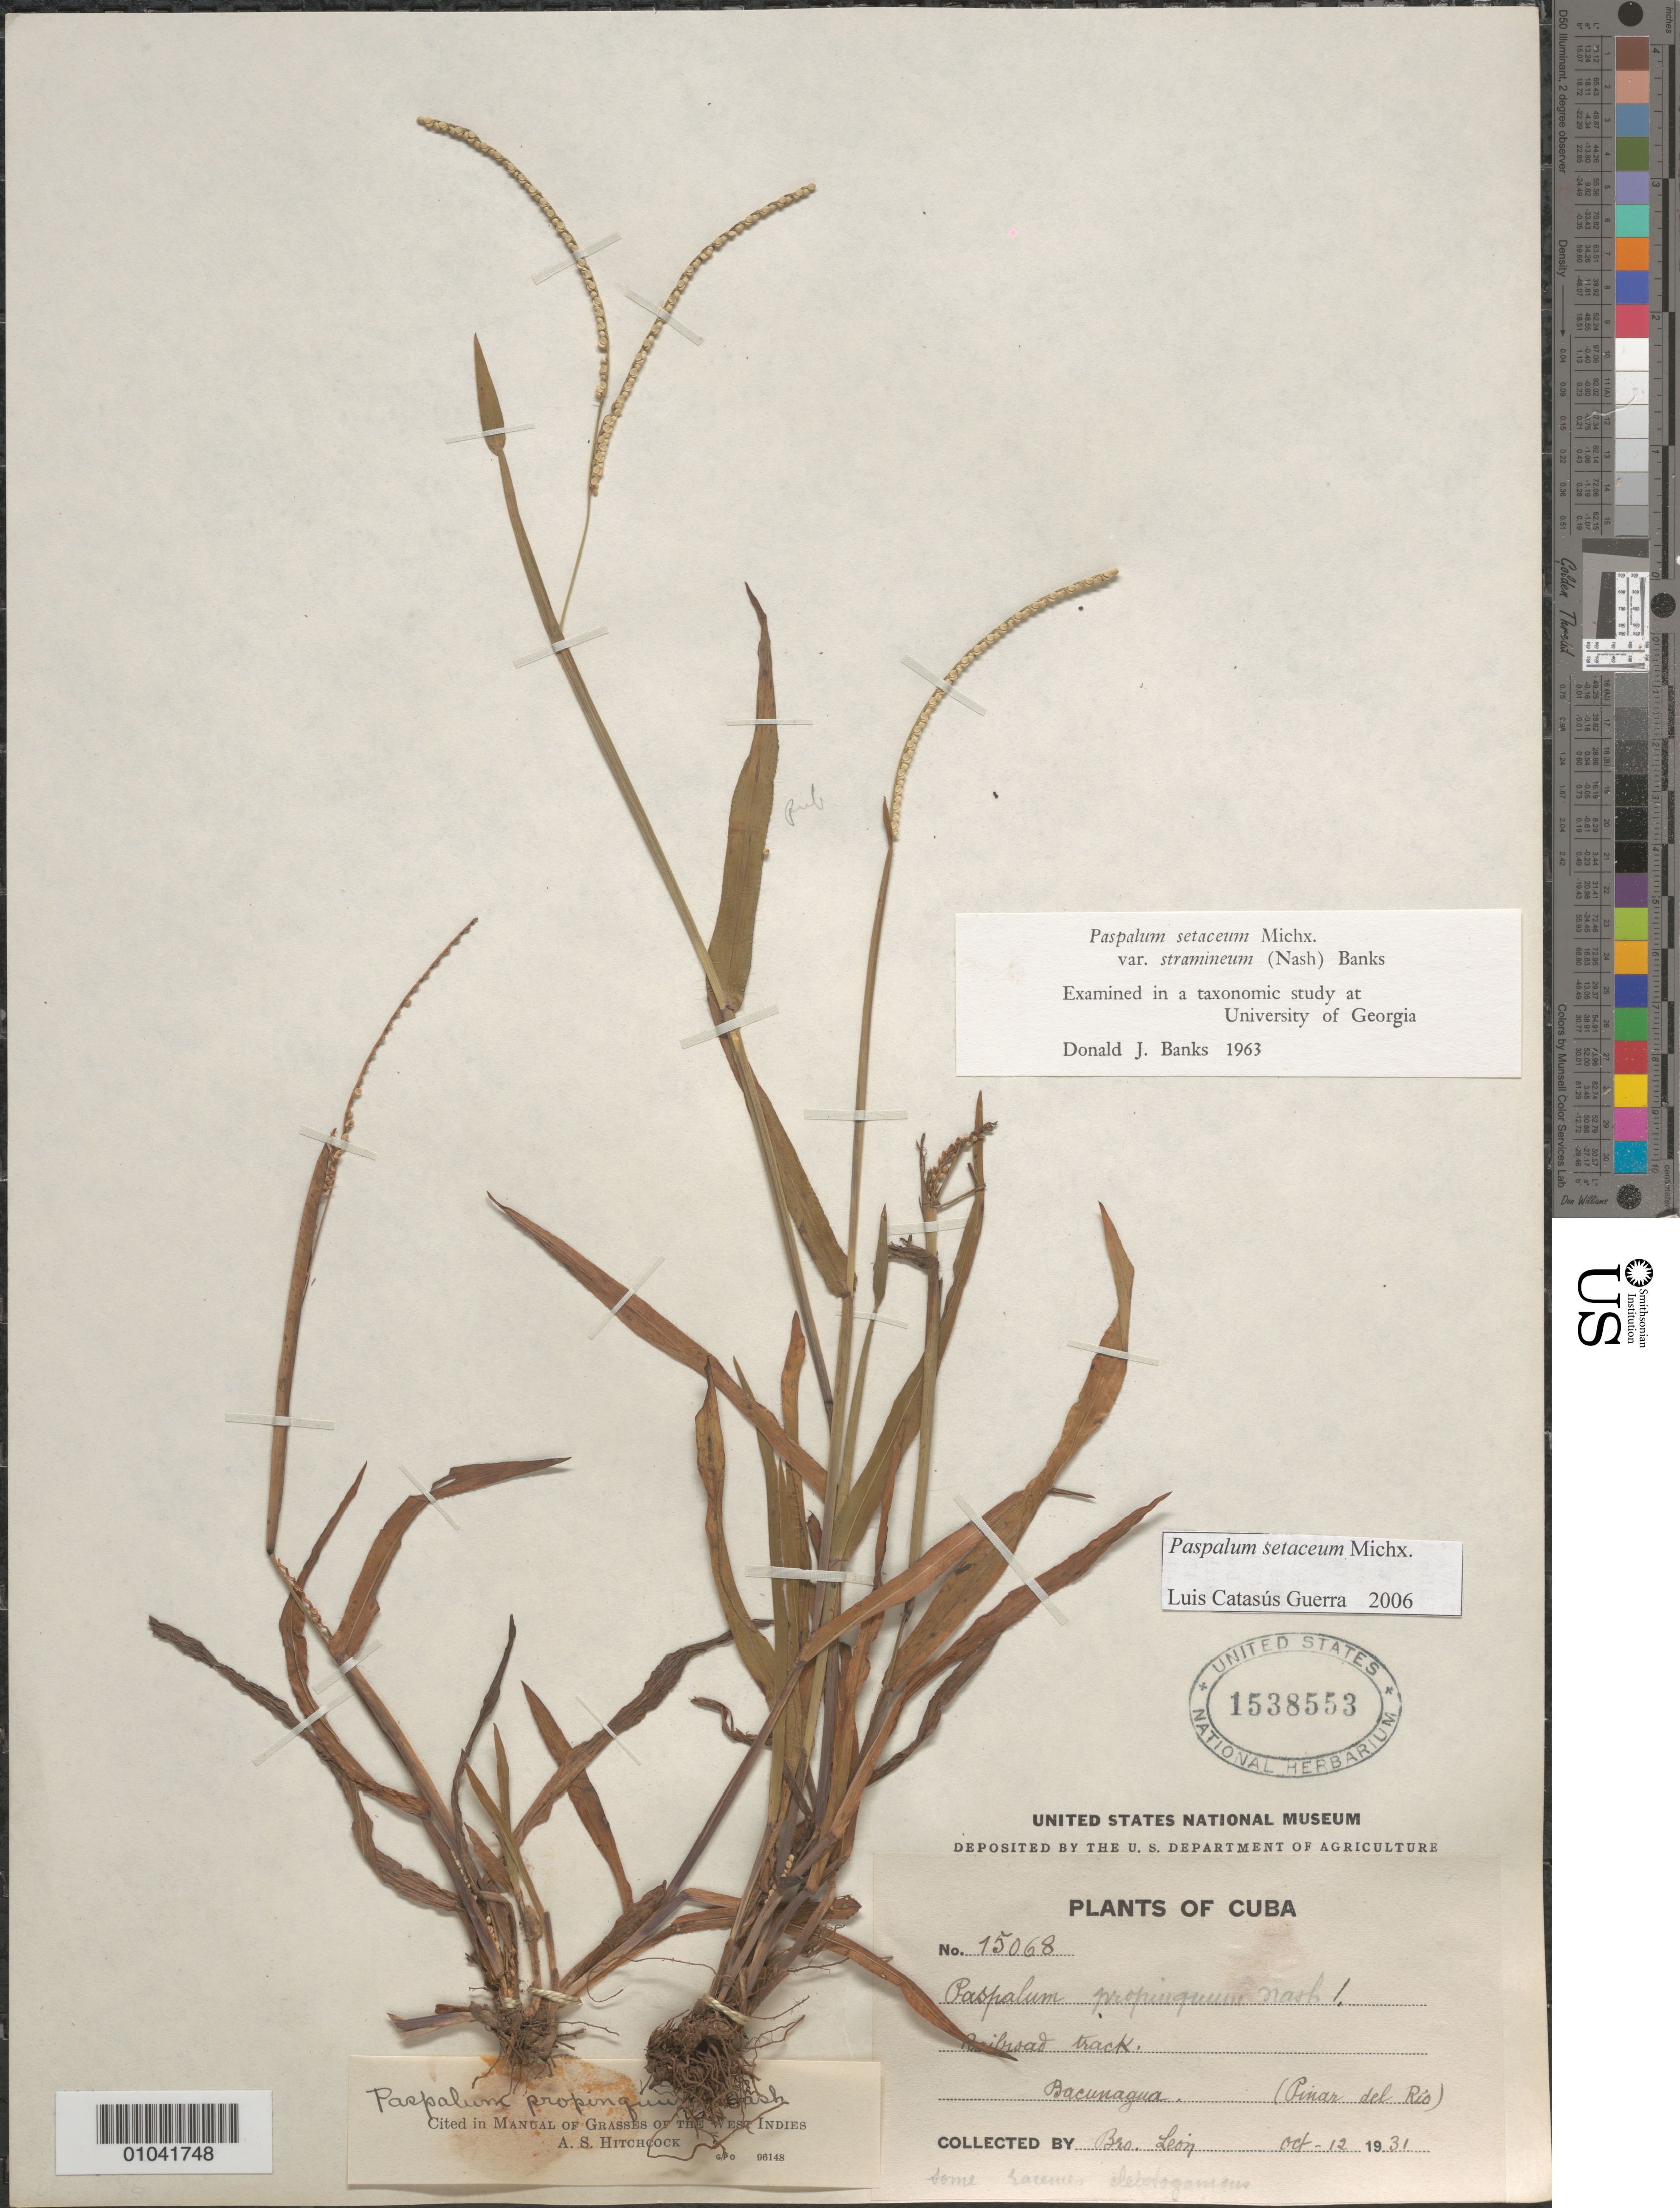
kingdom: Plantae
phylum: Tracheophyta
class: Liliopsida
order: Poales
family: Poaceae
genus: Paspalum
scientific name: Paspalum setaceum var. stramineum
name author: (Nash) D.J. Banks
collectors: Bro. León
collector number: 15068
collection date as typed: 12 Oct 1931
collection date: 1931-10-12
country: Cuba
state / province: Pinar del Rio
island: Cuba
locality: Bacunagua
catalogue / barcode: US 1538553